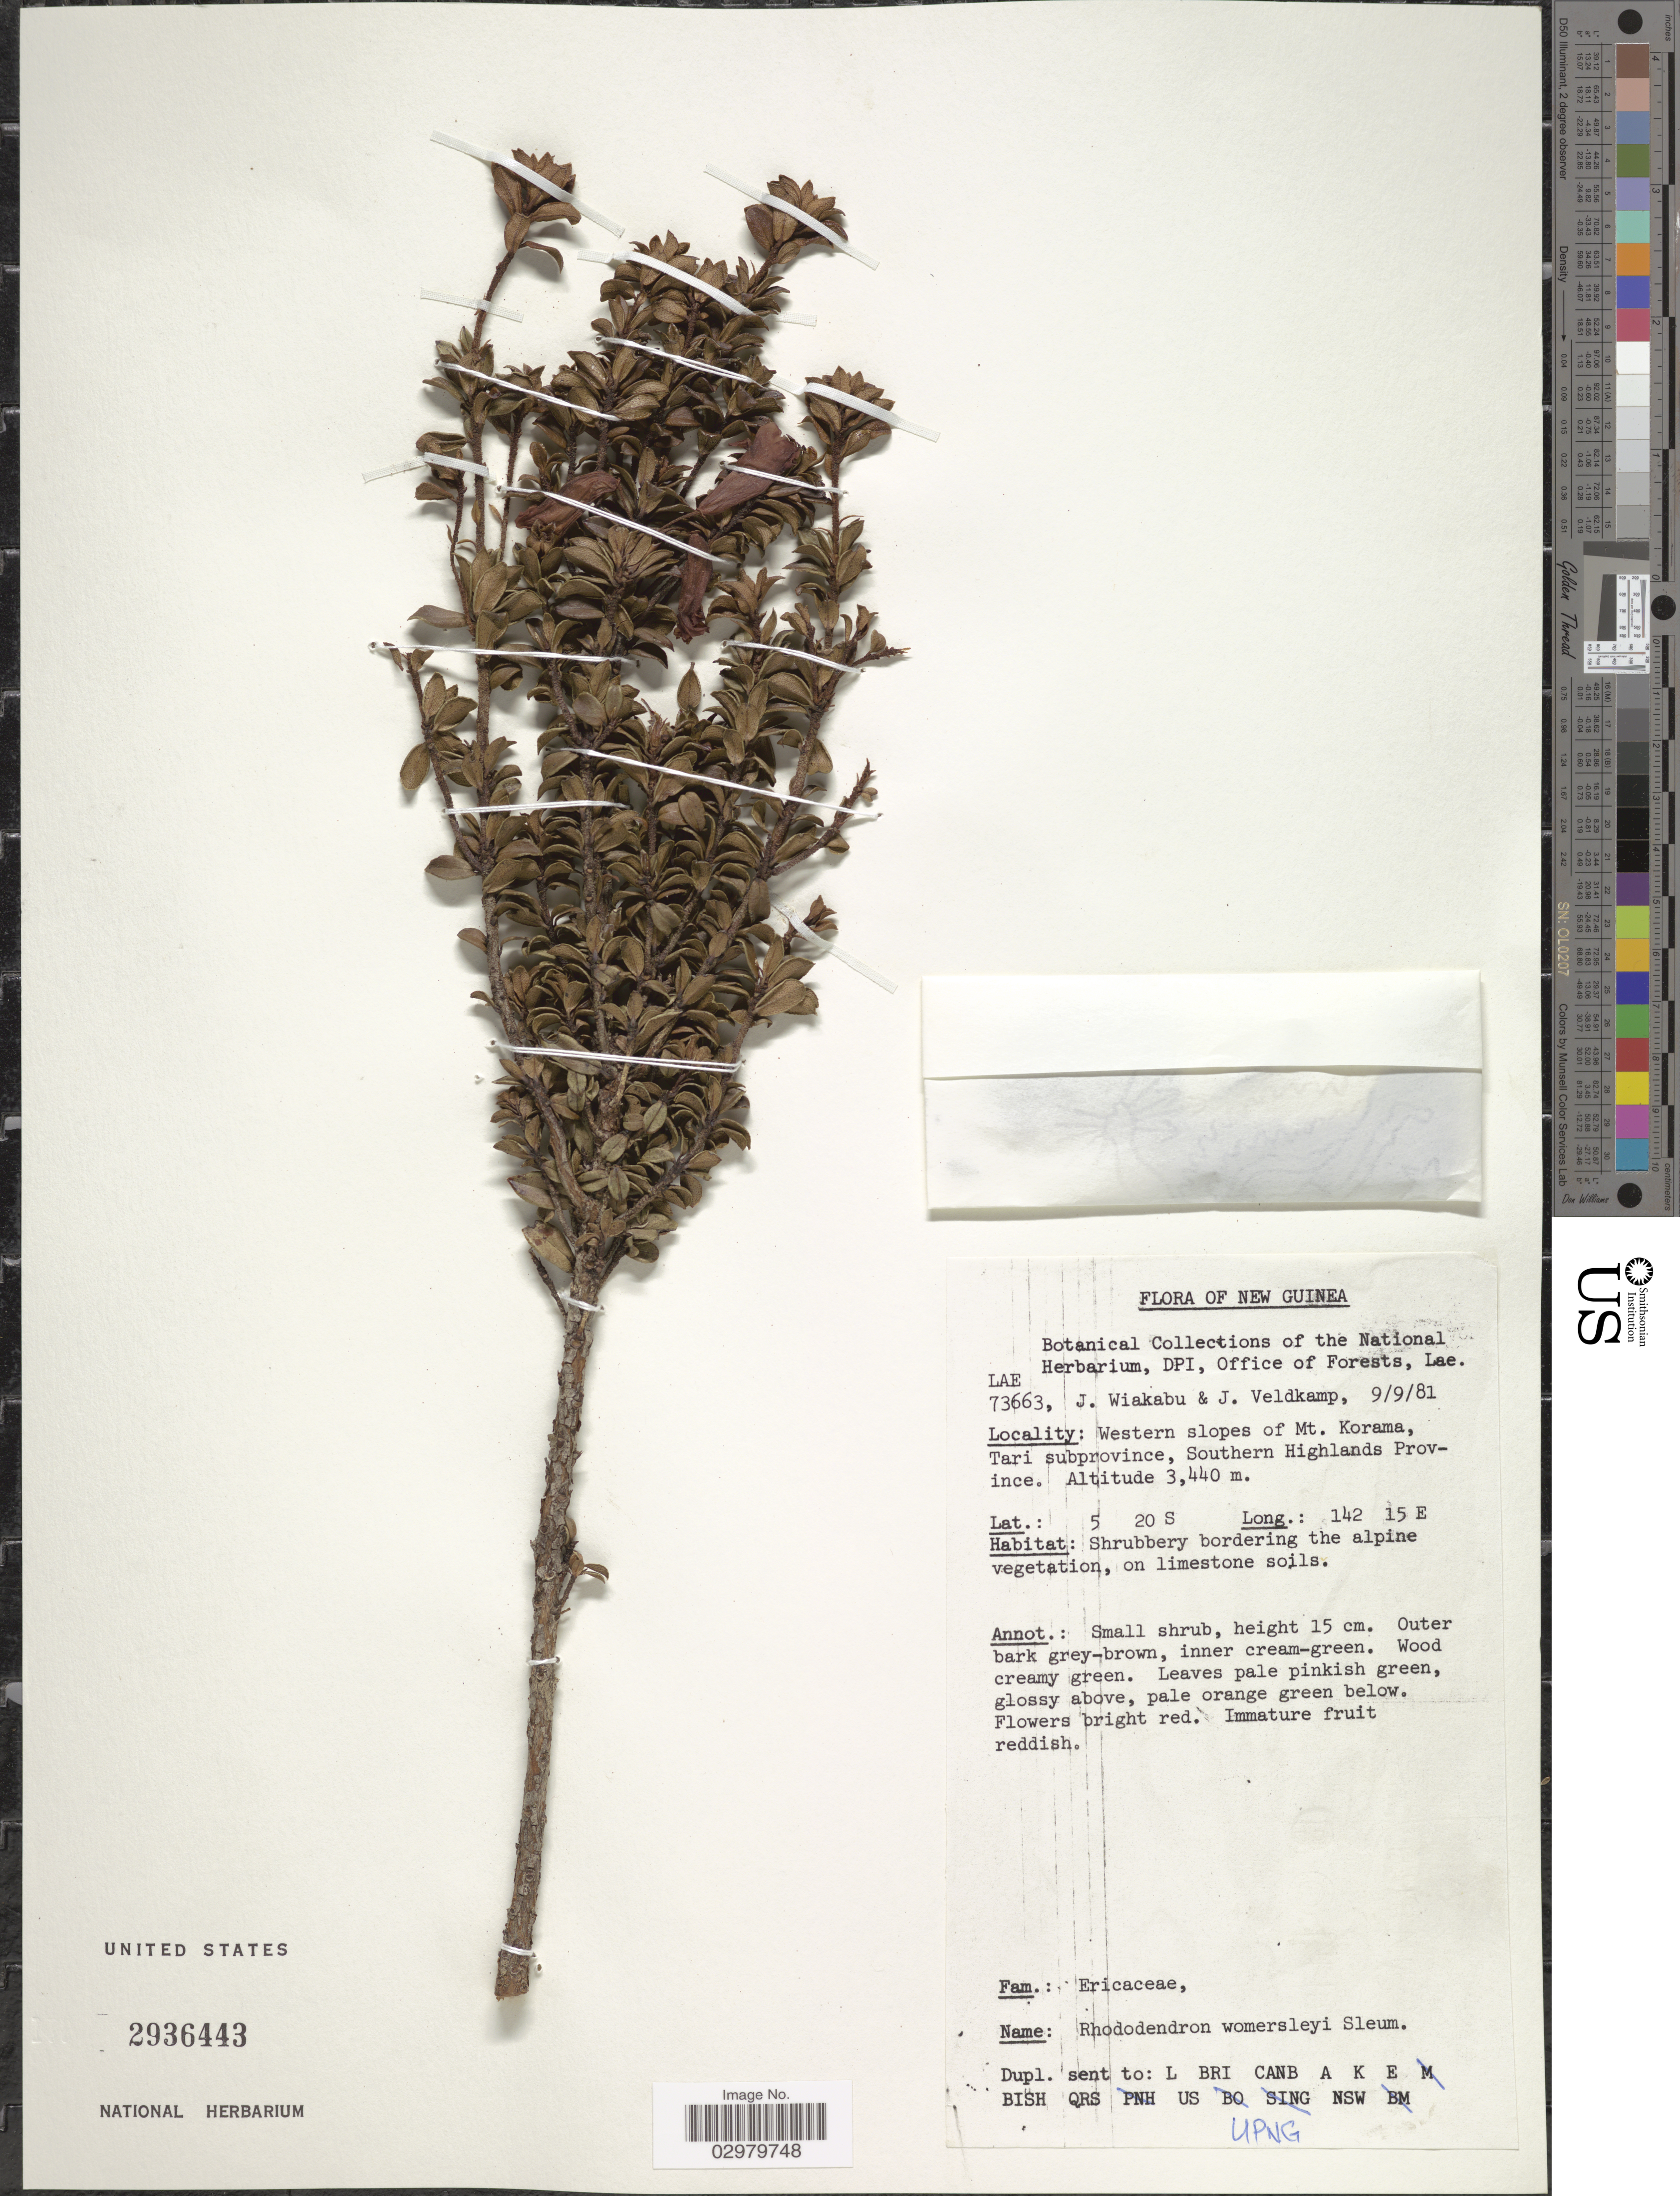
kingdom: Plantae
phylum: Tracheophyta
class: Magnoliopsida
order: Ericales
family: Ericaceae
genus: Rhododendron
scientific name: Rhododendron womersleyi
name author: Sleumer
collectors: J. Wiakabu & J. F. Veldkamp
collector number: LAE 73663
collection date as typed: Transcribed d/m/y: 9/9/81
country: Papua New Guinea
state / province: Southern Highlands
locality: New Guinea. Western slopes of Mt. Korama, Tari subprovince, Southern Highlands Province.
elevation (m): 3440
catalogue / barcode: US 2936443